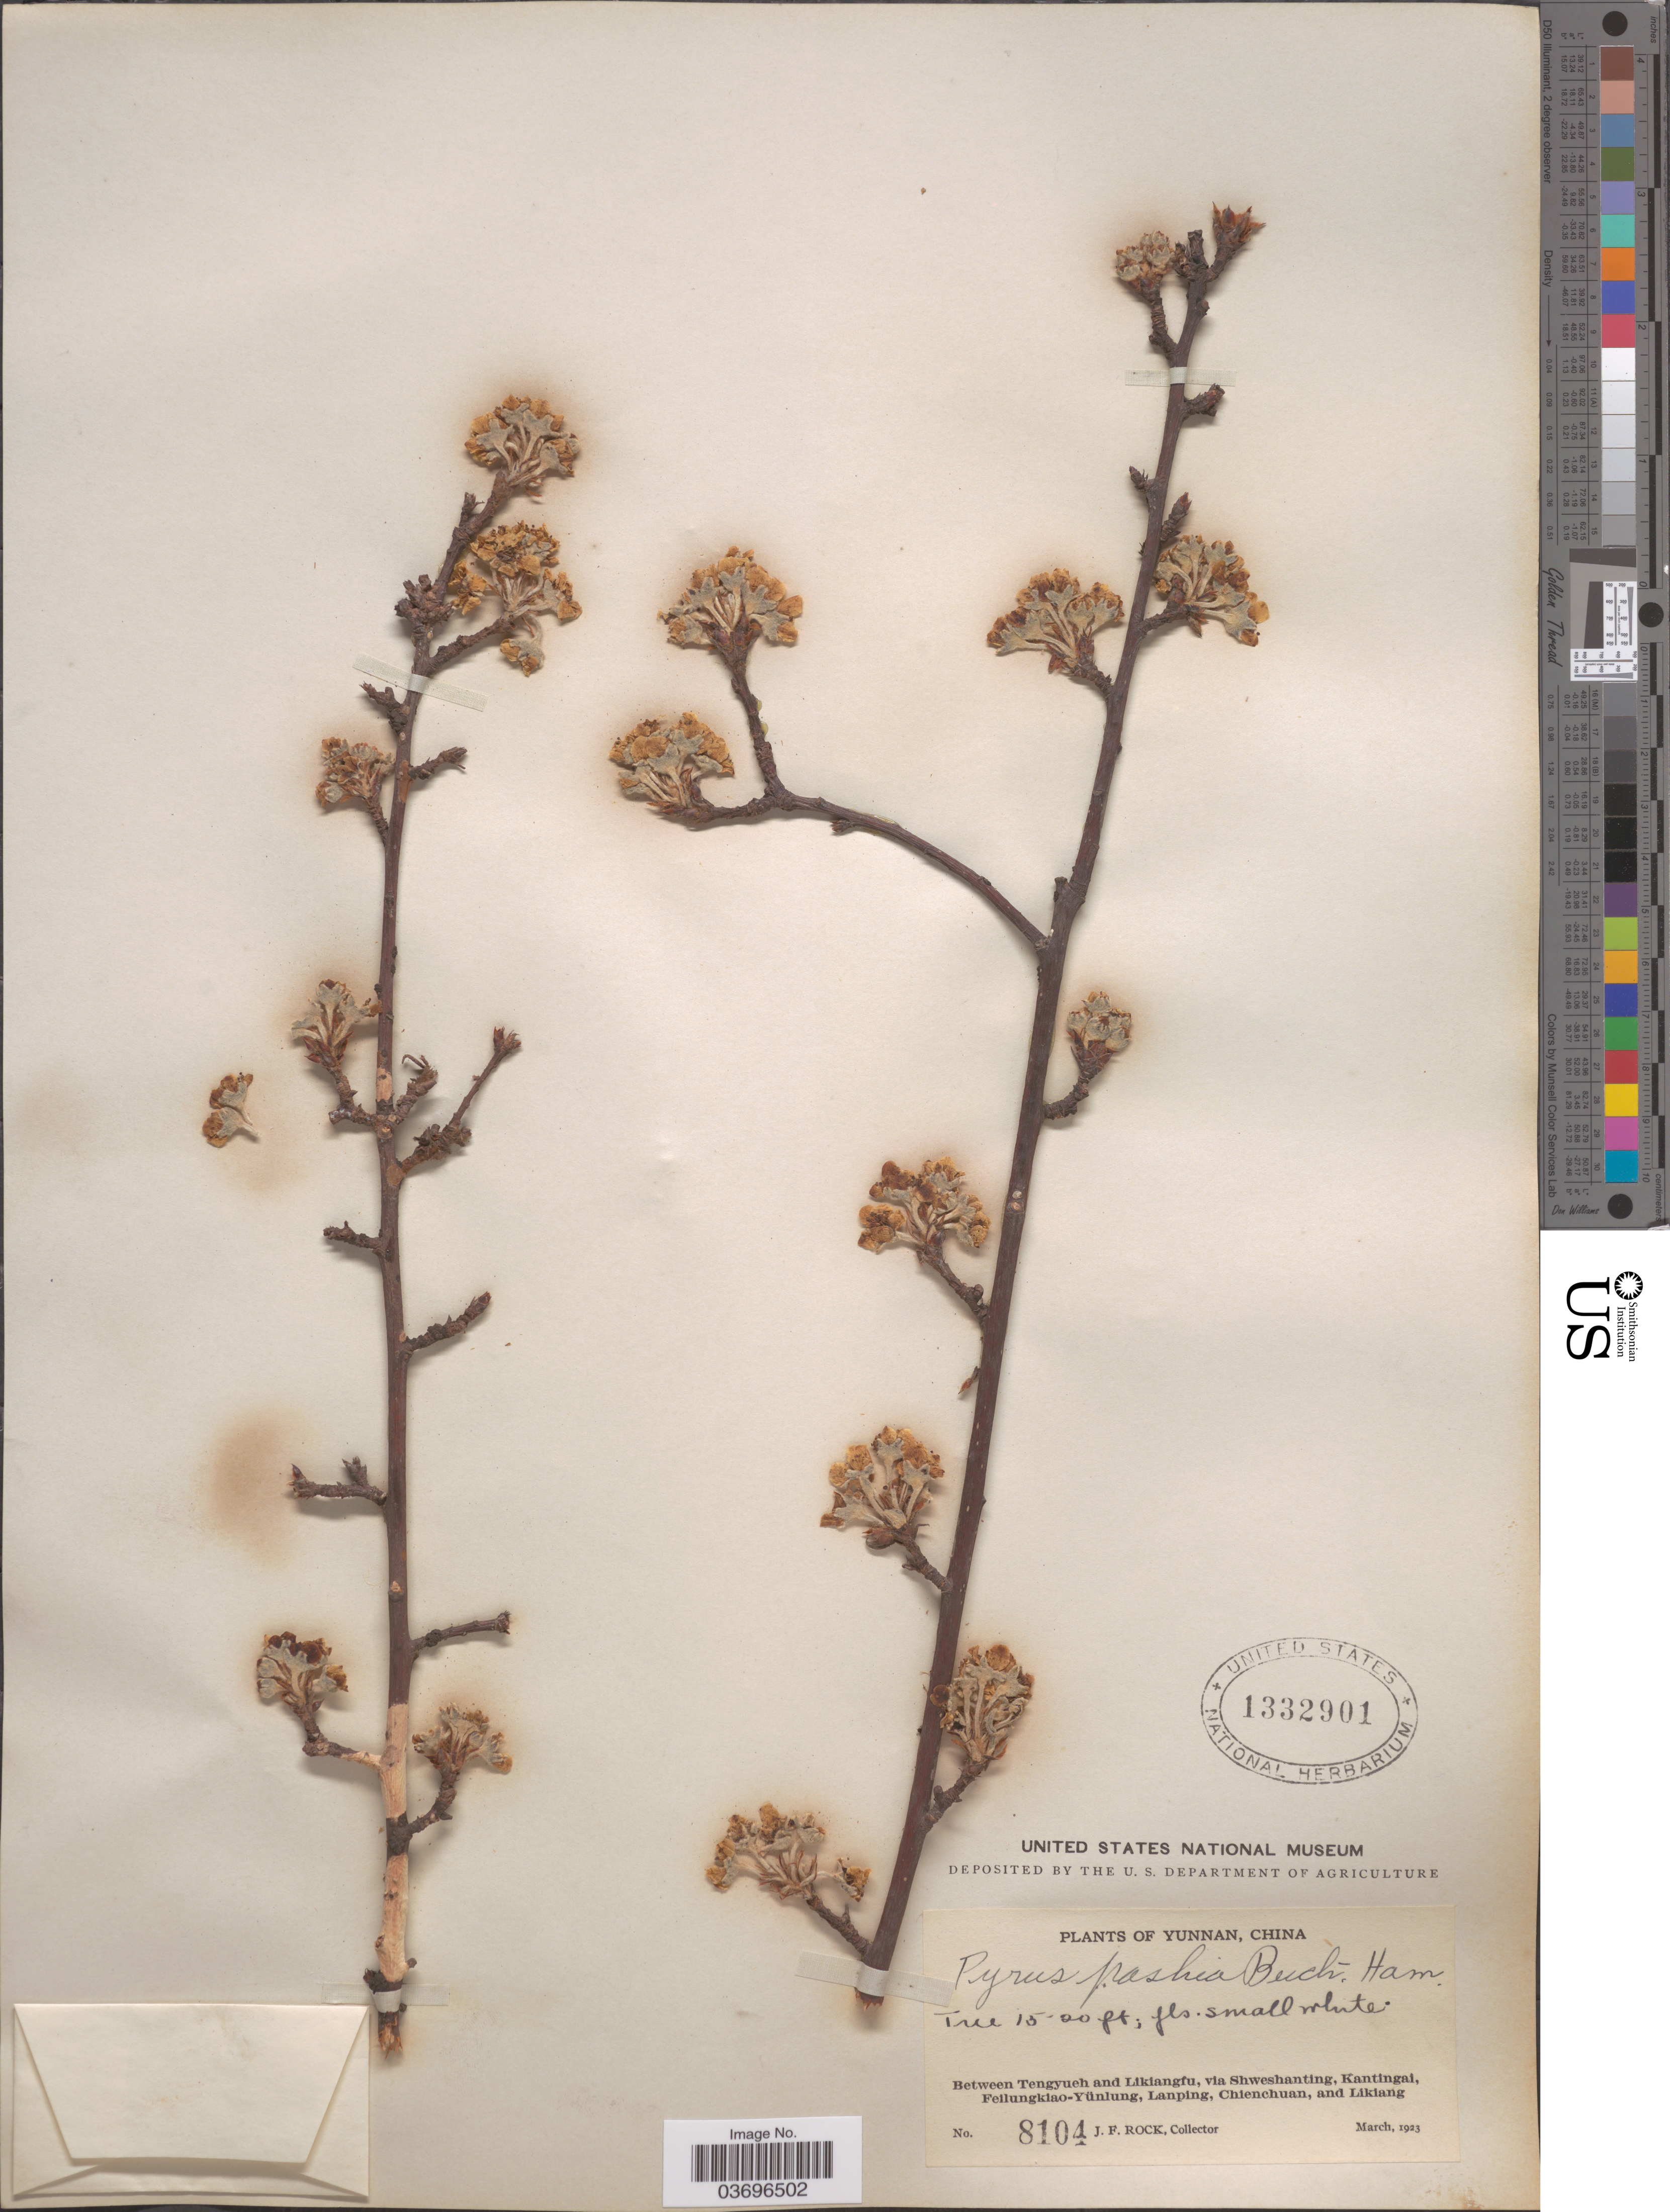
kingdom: Plantae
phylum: Tracheophyta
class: Magnoliopsida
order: Rosales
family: Rosaceae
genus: Pyrus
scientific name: Pyrus pashia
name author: Buch.-Ham. ex D. Don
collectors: J. Rock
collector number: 8104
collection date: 1923-03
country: China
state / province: Yunnan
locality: Between Tengyueh and Likiangfu, via Shweshanting, Kantingai, Feilungkiao-Yünlung, Lanping, Chienchuan, and Likiang.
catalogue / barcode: US 1332901